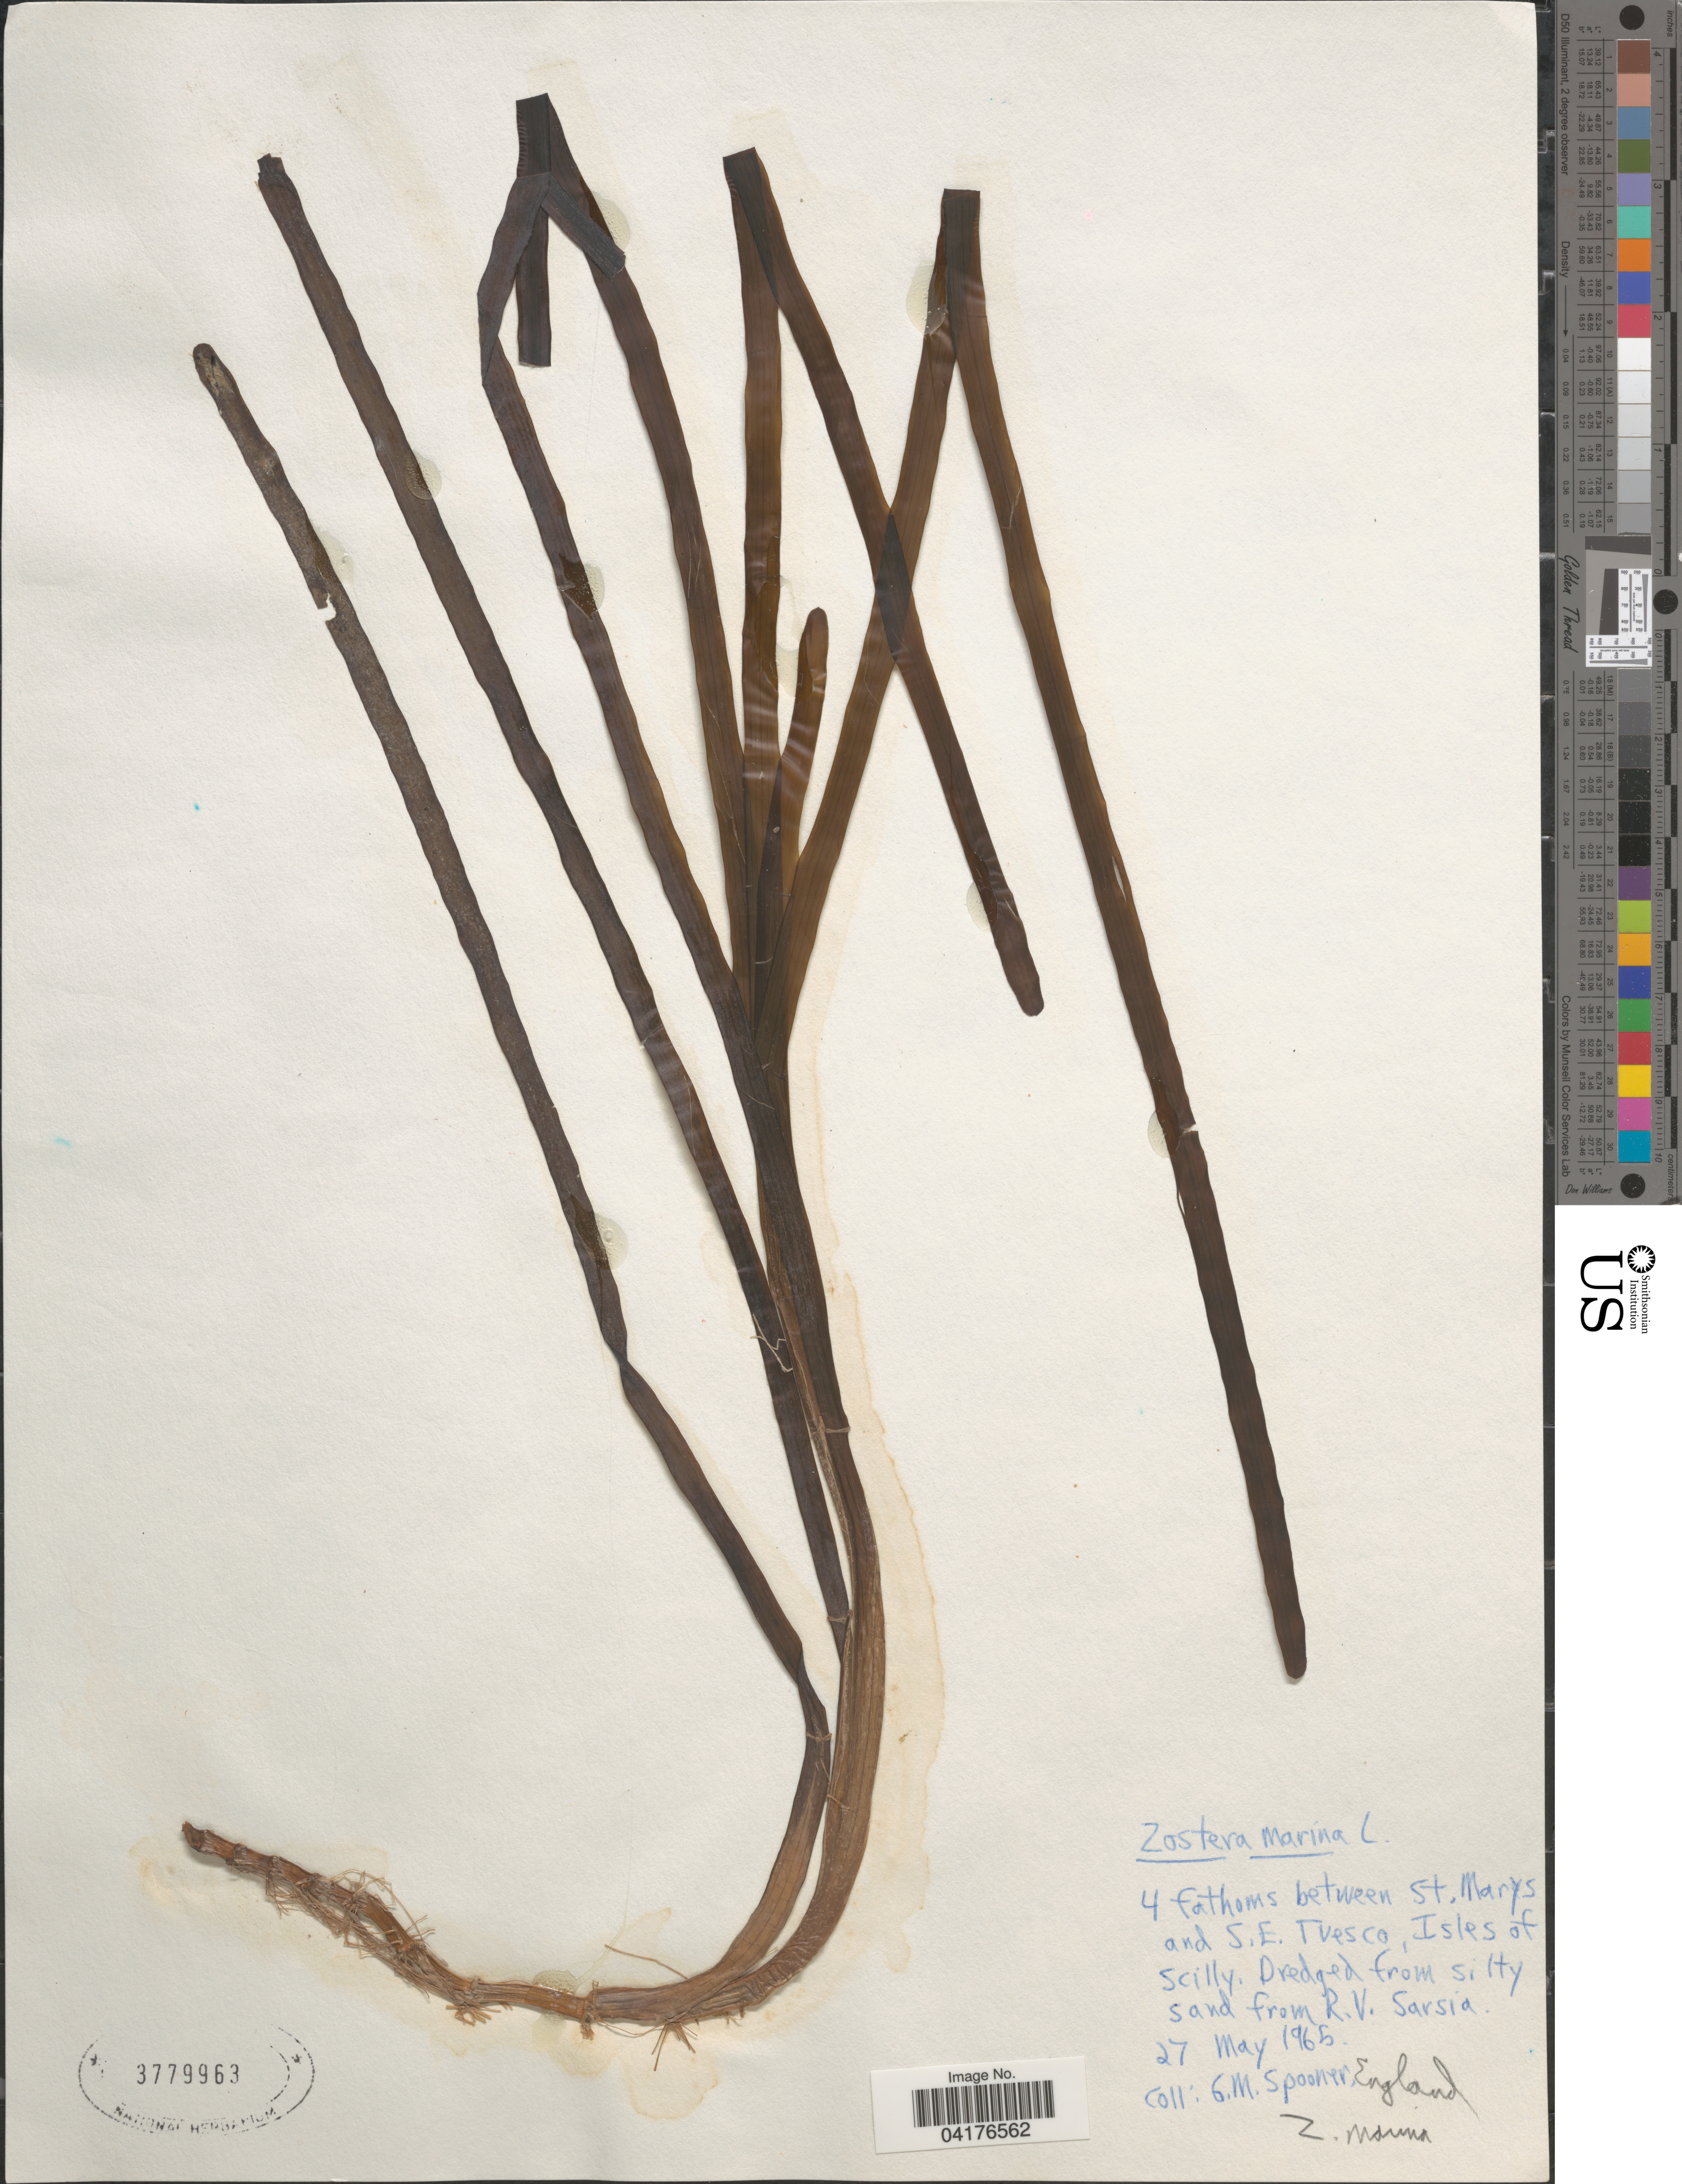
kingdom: Plantae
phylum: Tracheophyta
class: Liliopsida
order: Alismatales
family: Zosteraceae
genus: Zostera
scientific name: Zostera marina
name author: L.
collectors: G. Spooner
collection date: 1965-05-27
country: United Kingdom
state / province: England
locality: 4 fathoms between St. Marys and S.E. Tresco, Isles of Scilly.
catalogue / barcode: US 3779963